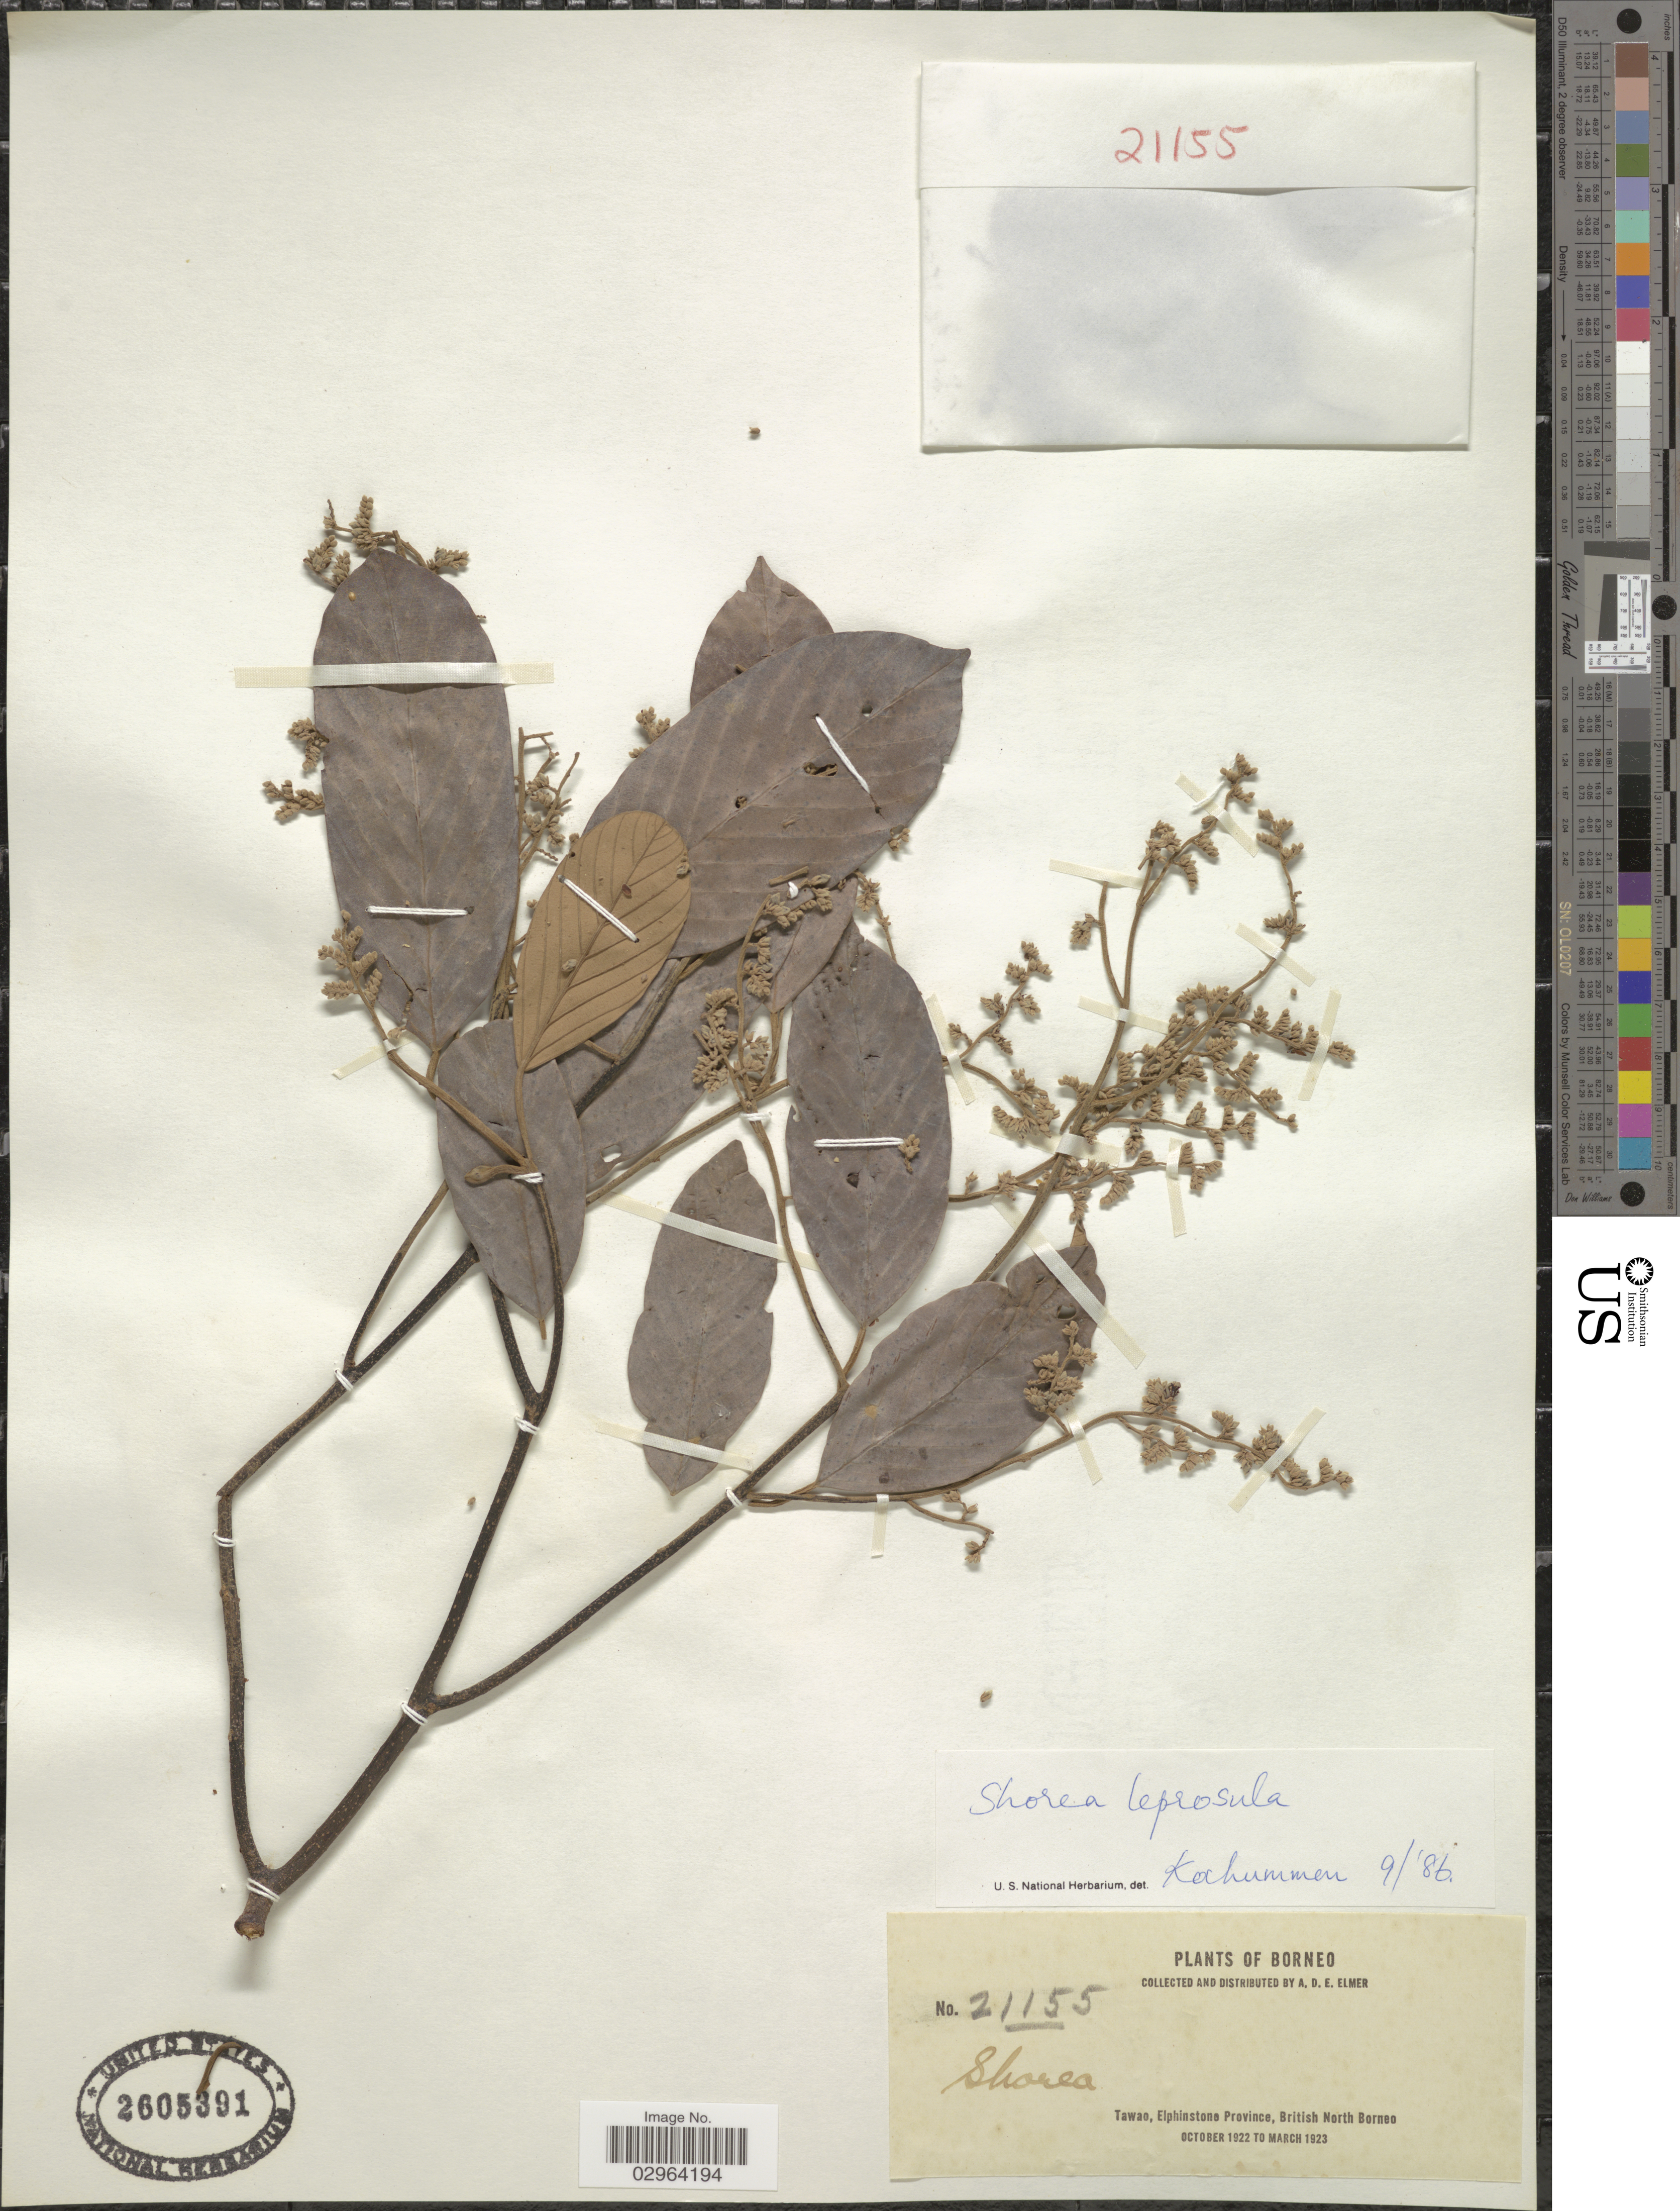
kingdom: Plantae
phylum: Tracheophyta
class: Magnoliopsida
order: Malvales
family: Dipterocarpaceae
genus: Rubroshorea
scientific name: Rubroshorea leprosula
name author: (Miq.) P.S. Ashton & J. Heck.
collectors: A. D. E. Elmer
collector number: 21155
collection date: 1922-10/1923-03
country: Malaysia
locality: Borneo. Tawao, Elphinstone Province, British North Borneo.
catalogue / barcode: US 2605391